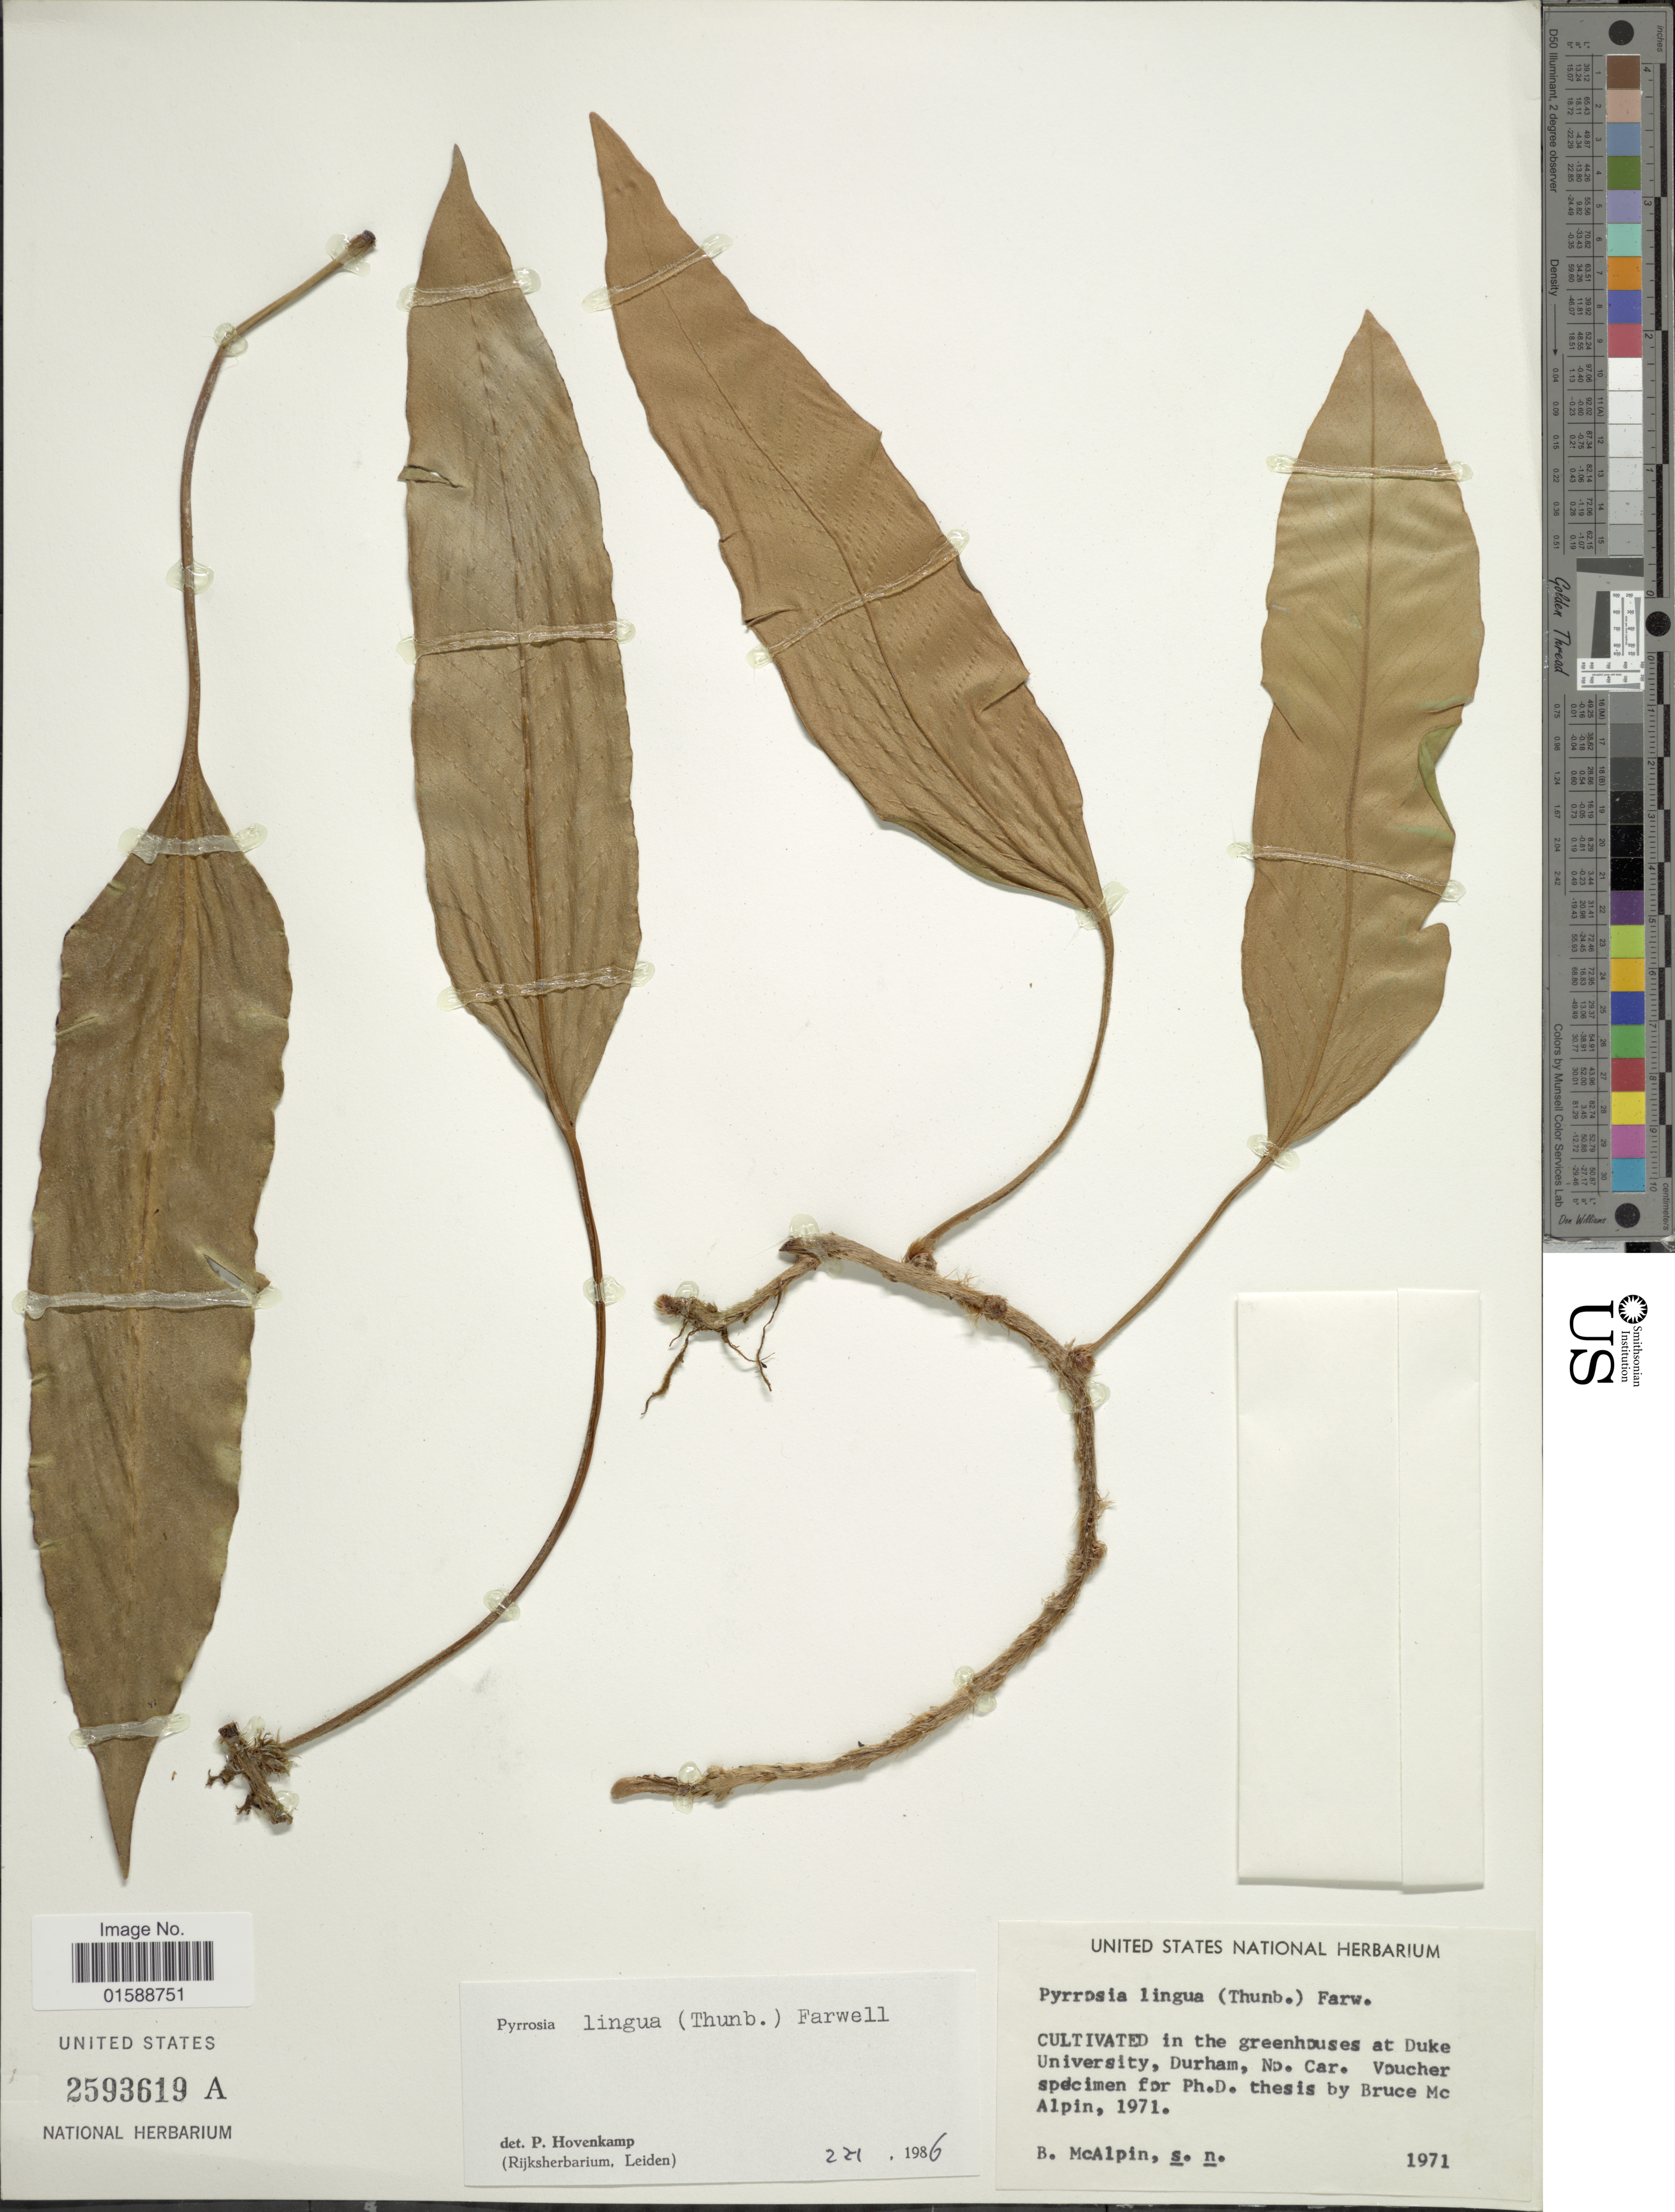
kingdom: Plantae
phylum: Tracheophyta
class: Polypodiopsida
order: Polypodiales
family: Polypodiaceae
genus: Pyrrosia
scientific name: Pyrrosia lingua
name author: (Thurb.) Farw.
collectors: B. Mcalpin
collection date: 1971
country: United States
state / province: North Carolina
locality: Greenhouses at Duke University, Durham, No, Car.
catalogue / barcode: US 2593619A